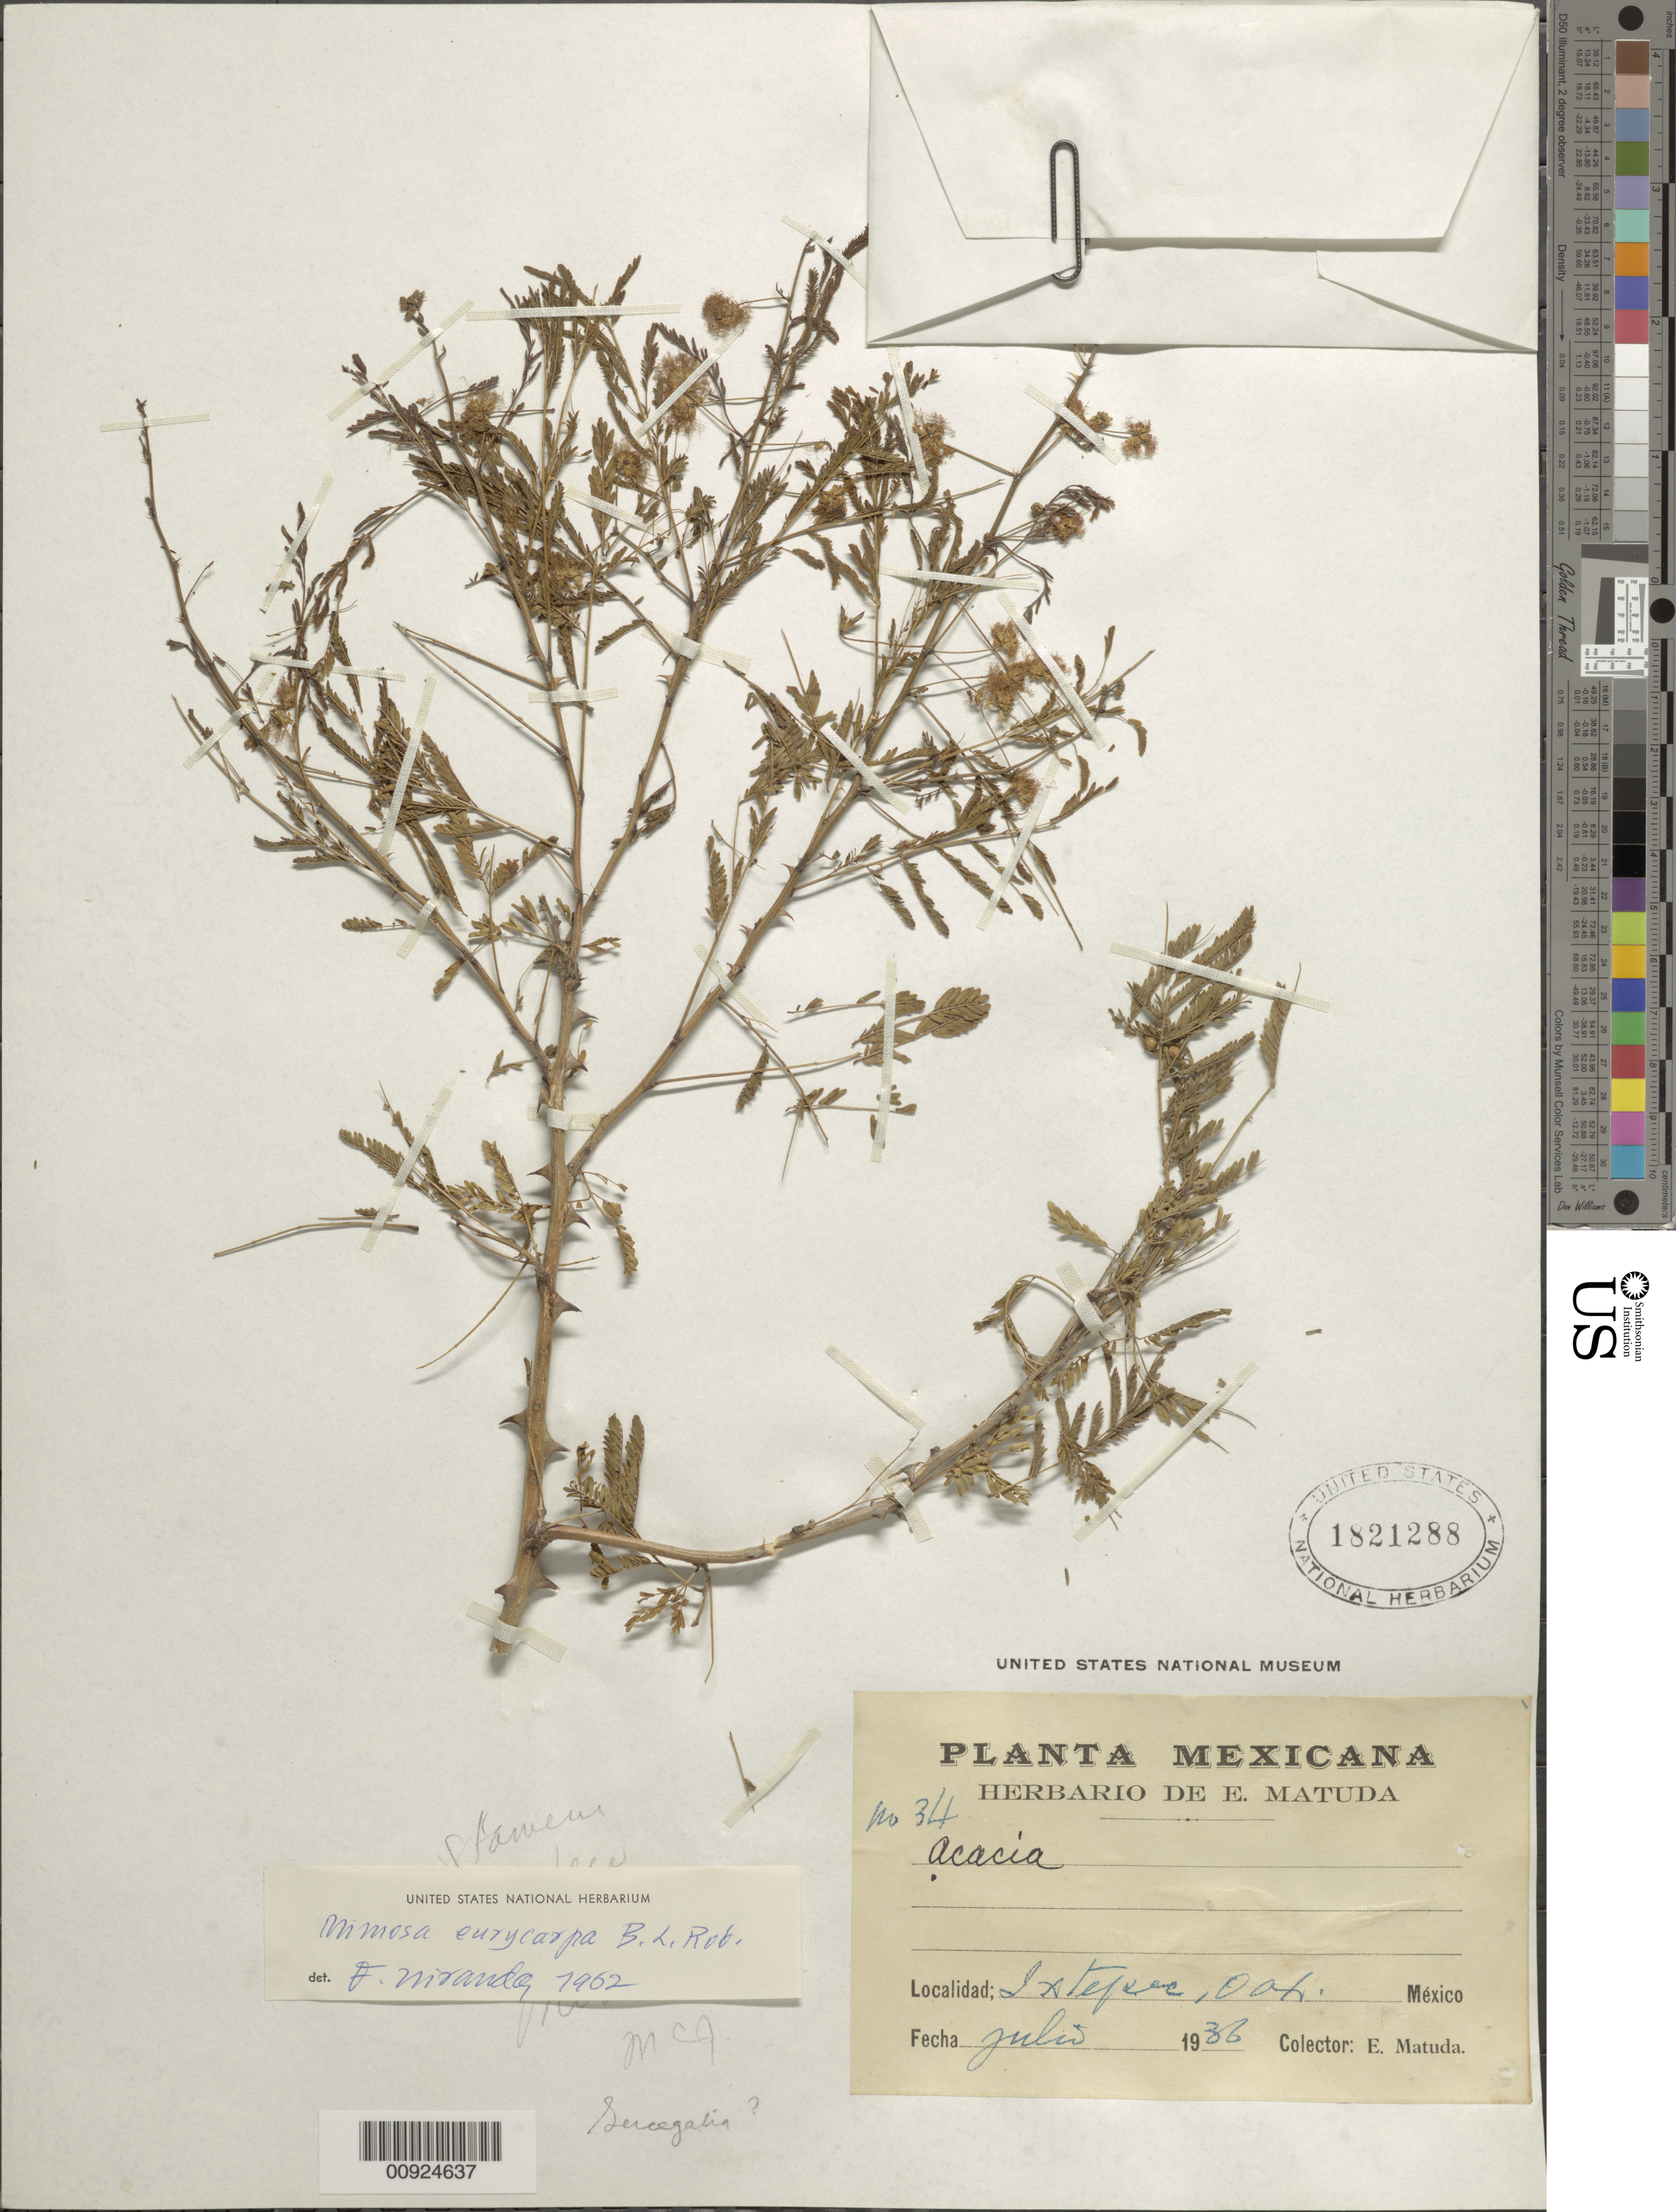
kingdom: Plantae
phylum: Tracheophyta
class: Magnoliopsida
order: Fabales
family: Fabaceae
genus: Mimosa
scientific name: Mimosa eurycarpa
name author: B.L. Rob.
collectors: E. Matuda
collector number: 34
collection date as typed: Jul 1936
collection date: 1936-07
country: Mexico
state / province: Oaxaca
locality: Ixtepec, Oaxaca.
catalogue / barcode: US 1821288